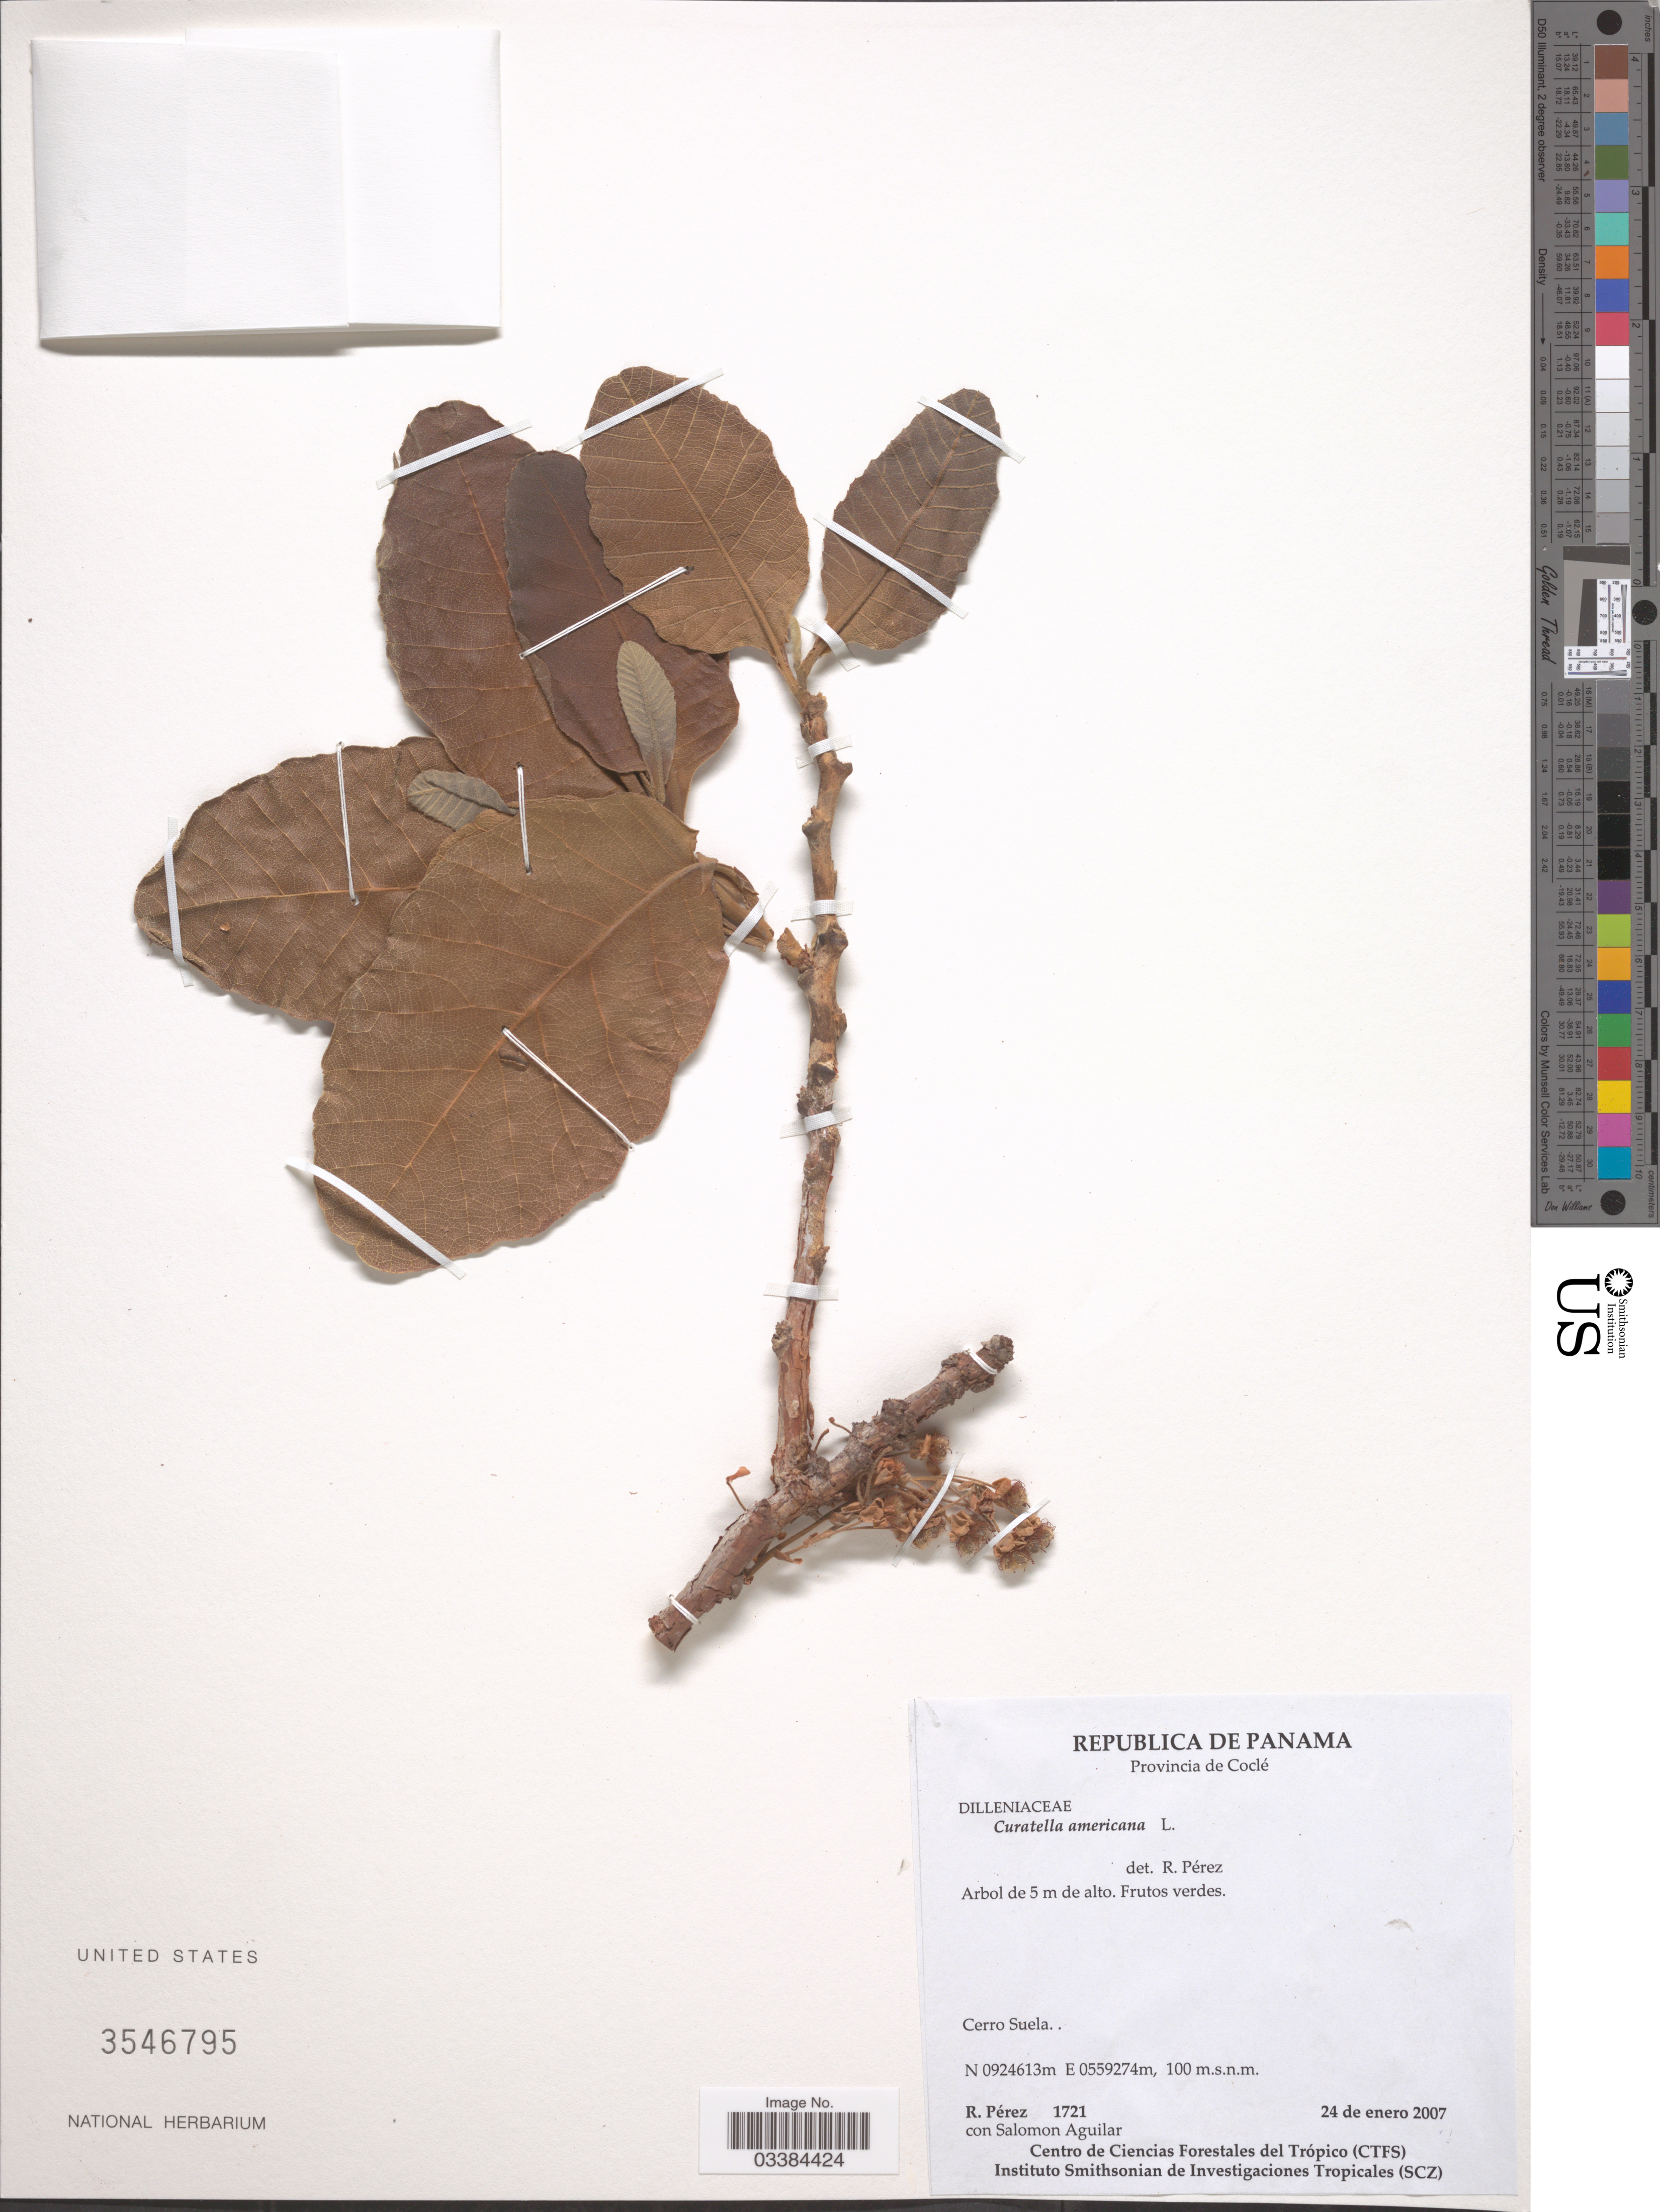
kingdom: Plantae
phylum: Tracheophyta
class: Magnoliopsida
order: Dilleniales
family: Dilleniaceae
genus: Curatella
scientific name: Curatella americana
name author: L.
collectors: R. Perez & S. Aguilar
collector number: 1721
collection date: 2007-01-24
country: Panama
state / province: Coclé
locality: Cerro Suela.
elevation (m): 100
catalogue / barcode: US 3546795